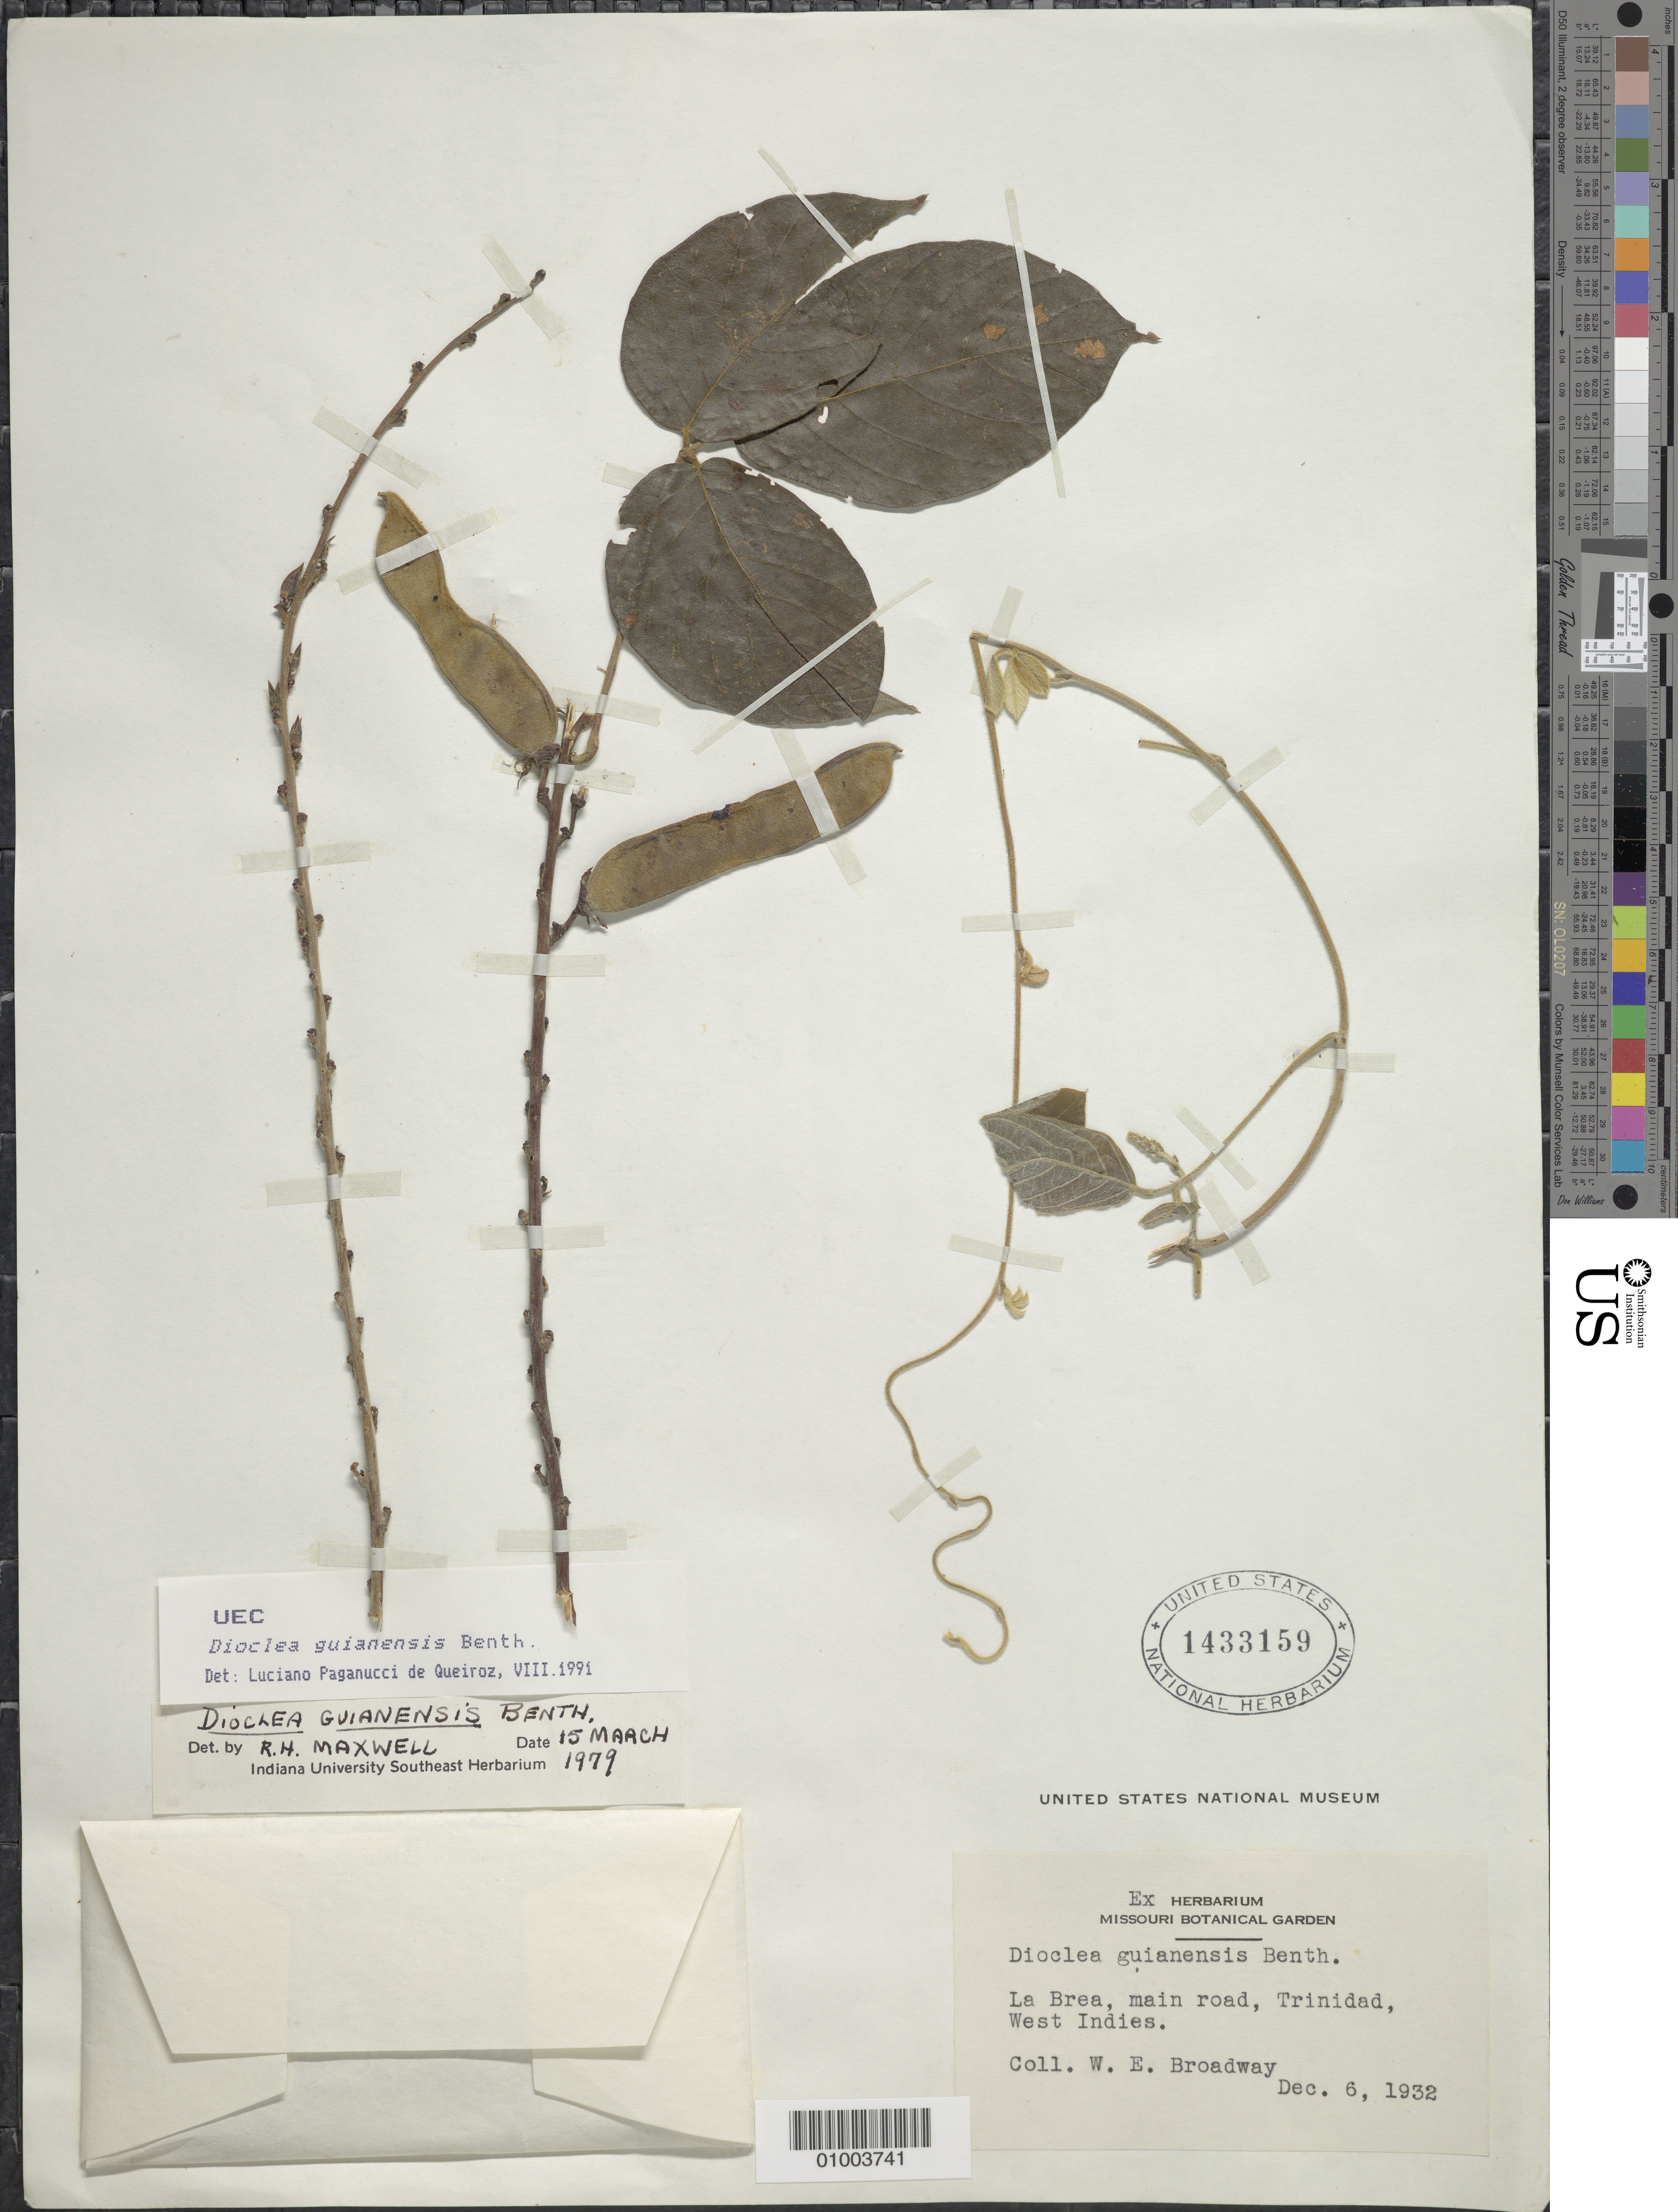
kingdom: Plantae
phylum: Tracheophyta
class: Magnoliopsida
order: Fabales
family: Fabaceae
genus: Dioclea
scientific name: Dioclea guianensis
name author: Benth.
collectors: W. E. Broadway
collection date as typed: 06 Dec 1932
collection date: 1932-12-06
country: Trinidad and Tobago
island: Trinidad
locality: La Brea, main road, Trinidad, West Indies.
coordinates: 0 N, 0 E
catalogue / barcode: US 1433159